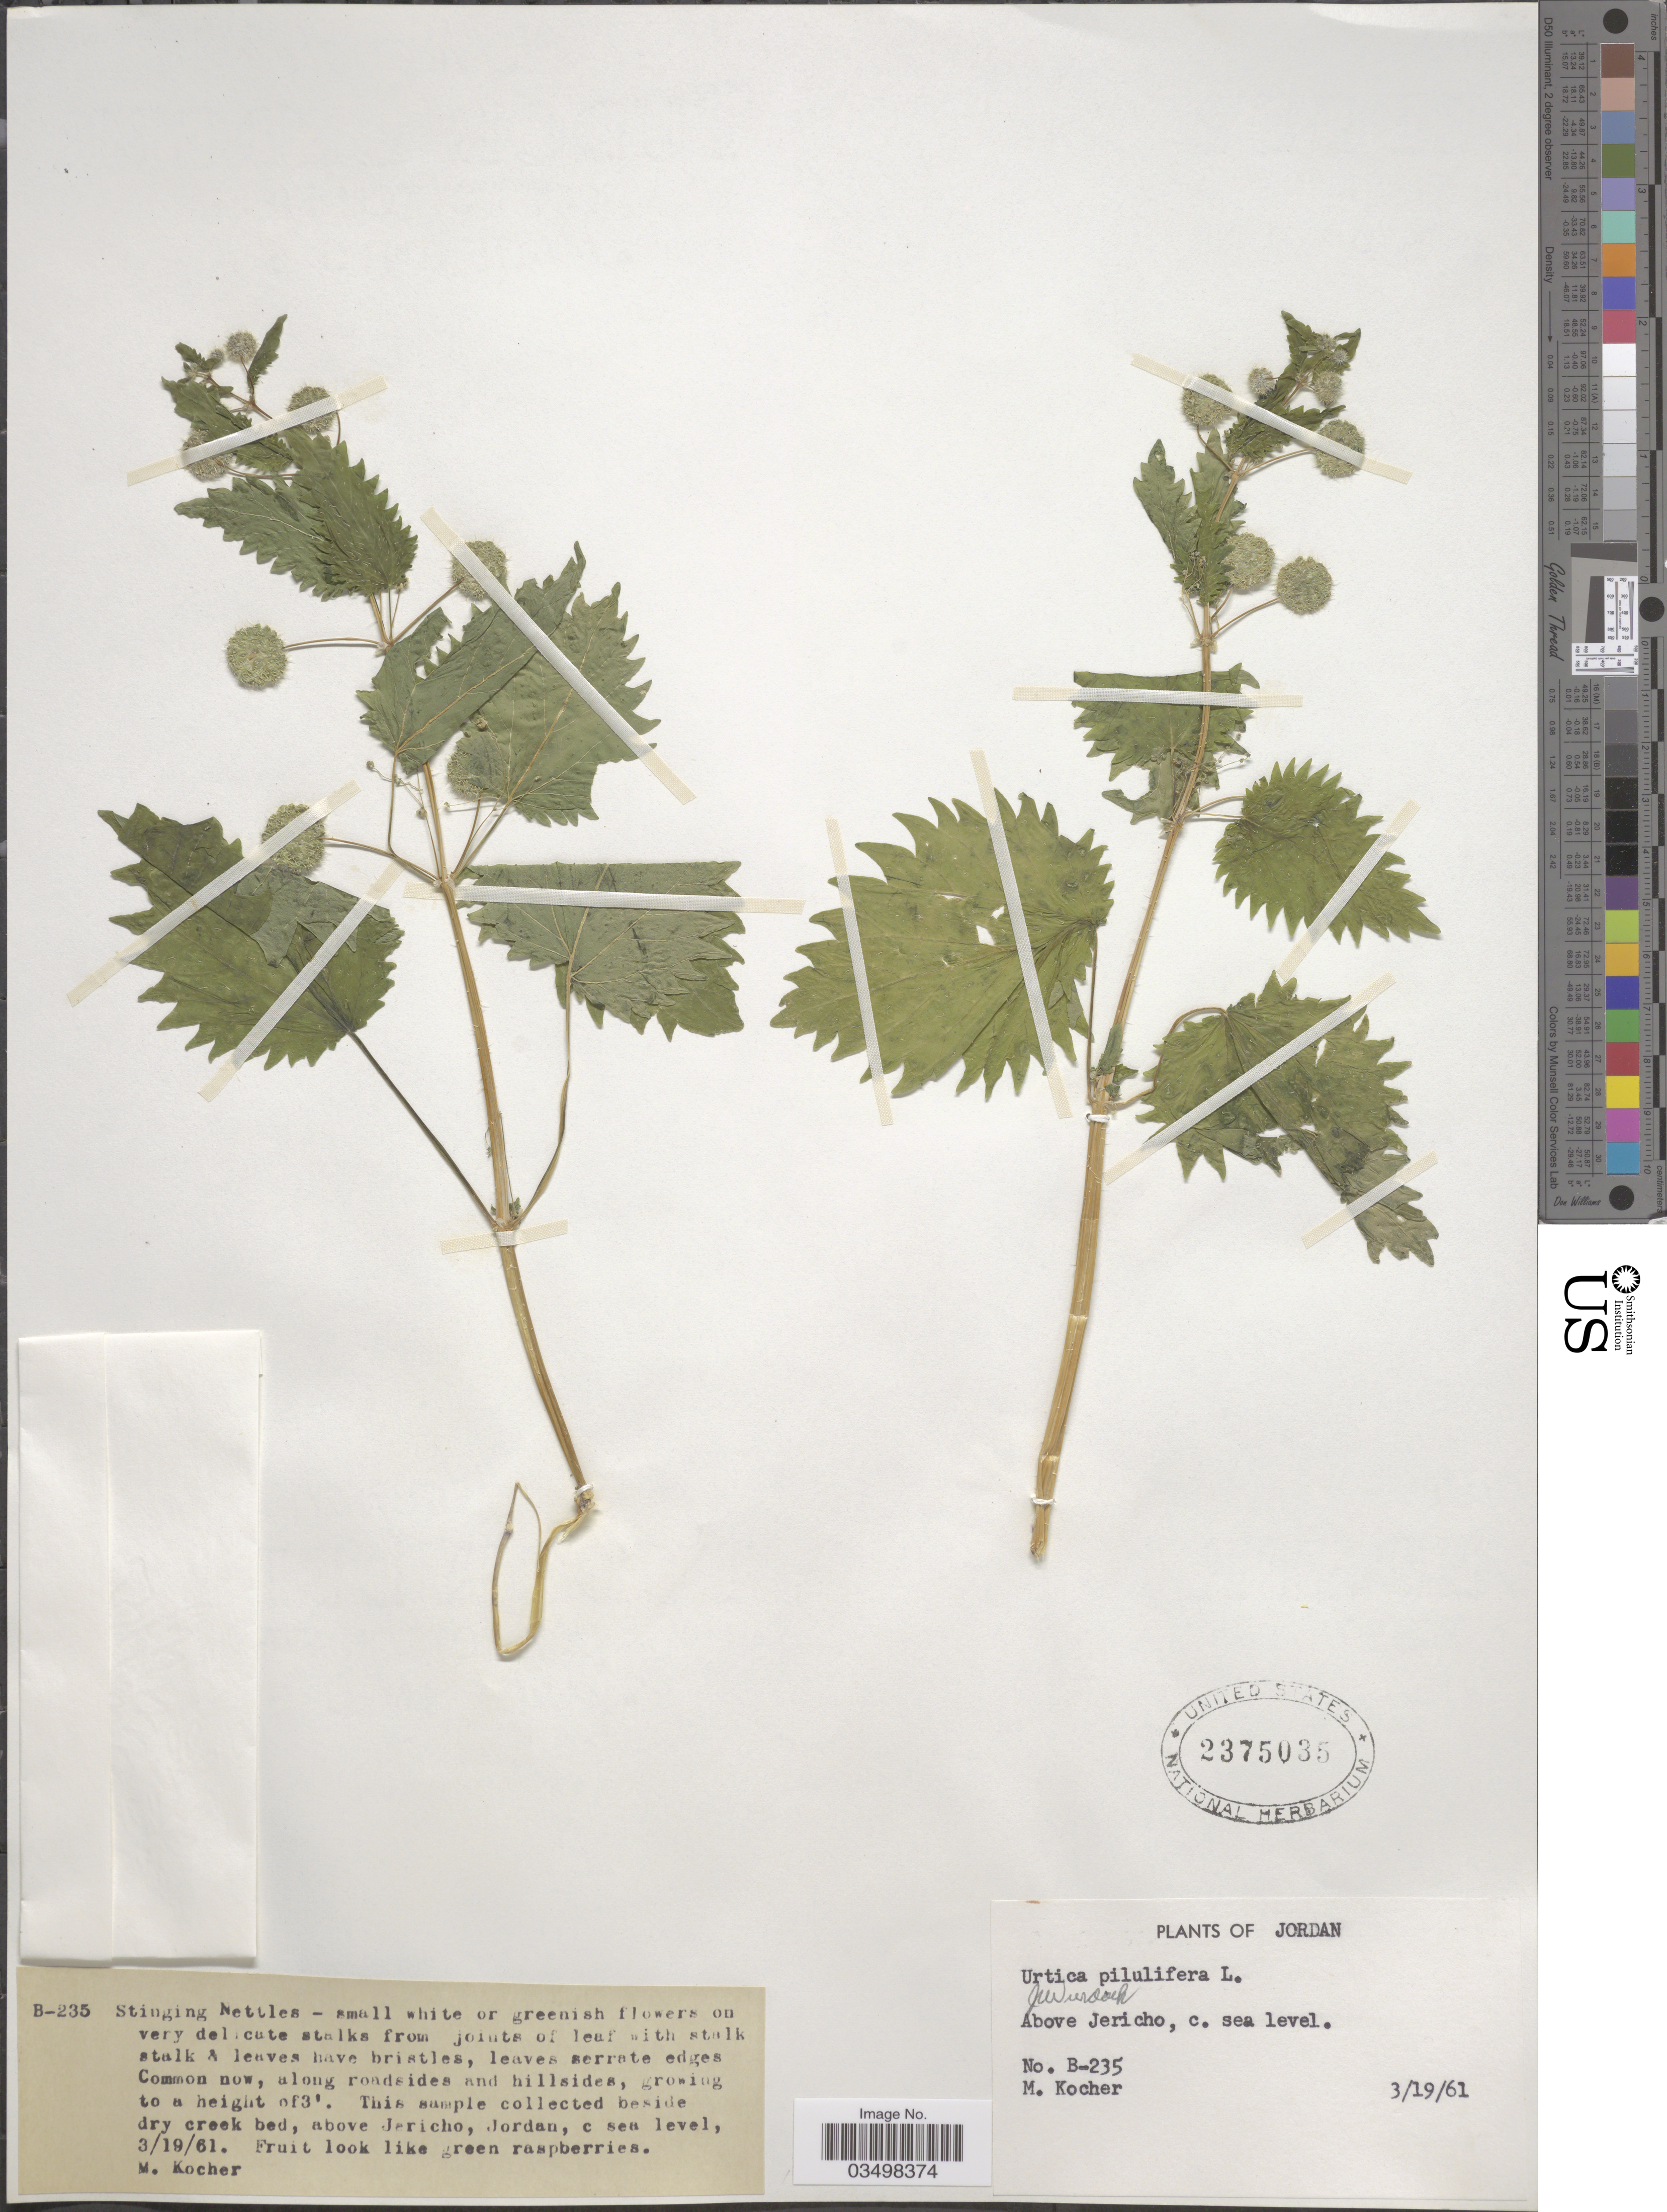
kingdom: Plantae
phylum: Tracheophyta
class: Magnoliopsida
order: Rosales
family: Urticaceae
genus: Urtica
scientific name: Urtica pilulifera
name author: L.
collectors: M. Kocher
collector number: B-235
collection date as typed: Transcribed d/m/y: 19/3/61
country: Jordan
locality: Along roadsides and hillsides. Beside dry creek bed, above Jericho.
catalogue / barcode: US 2375035